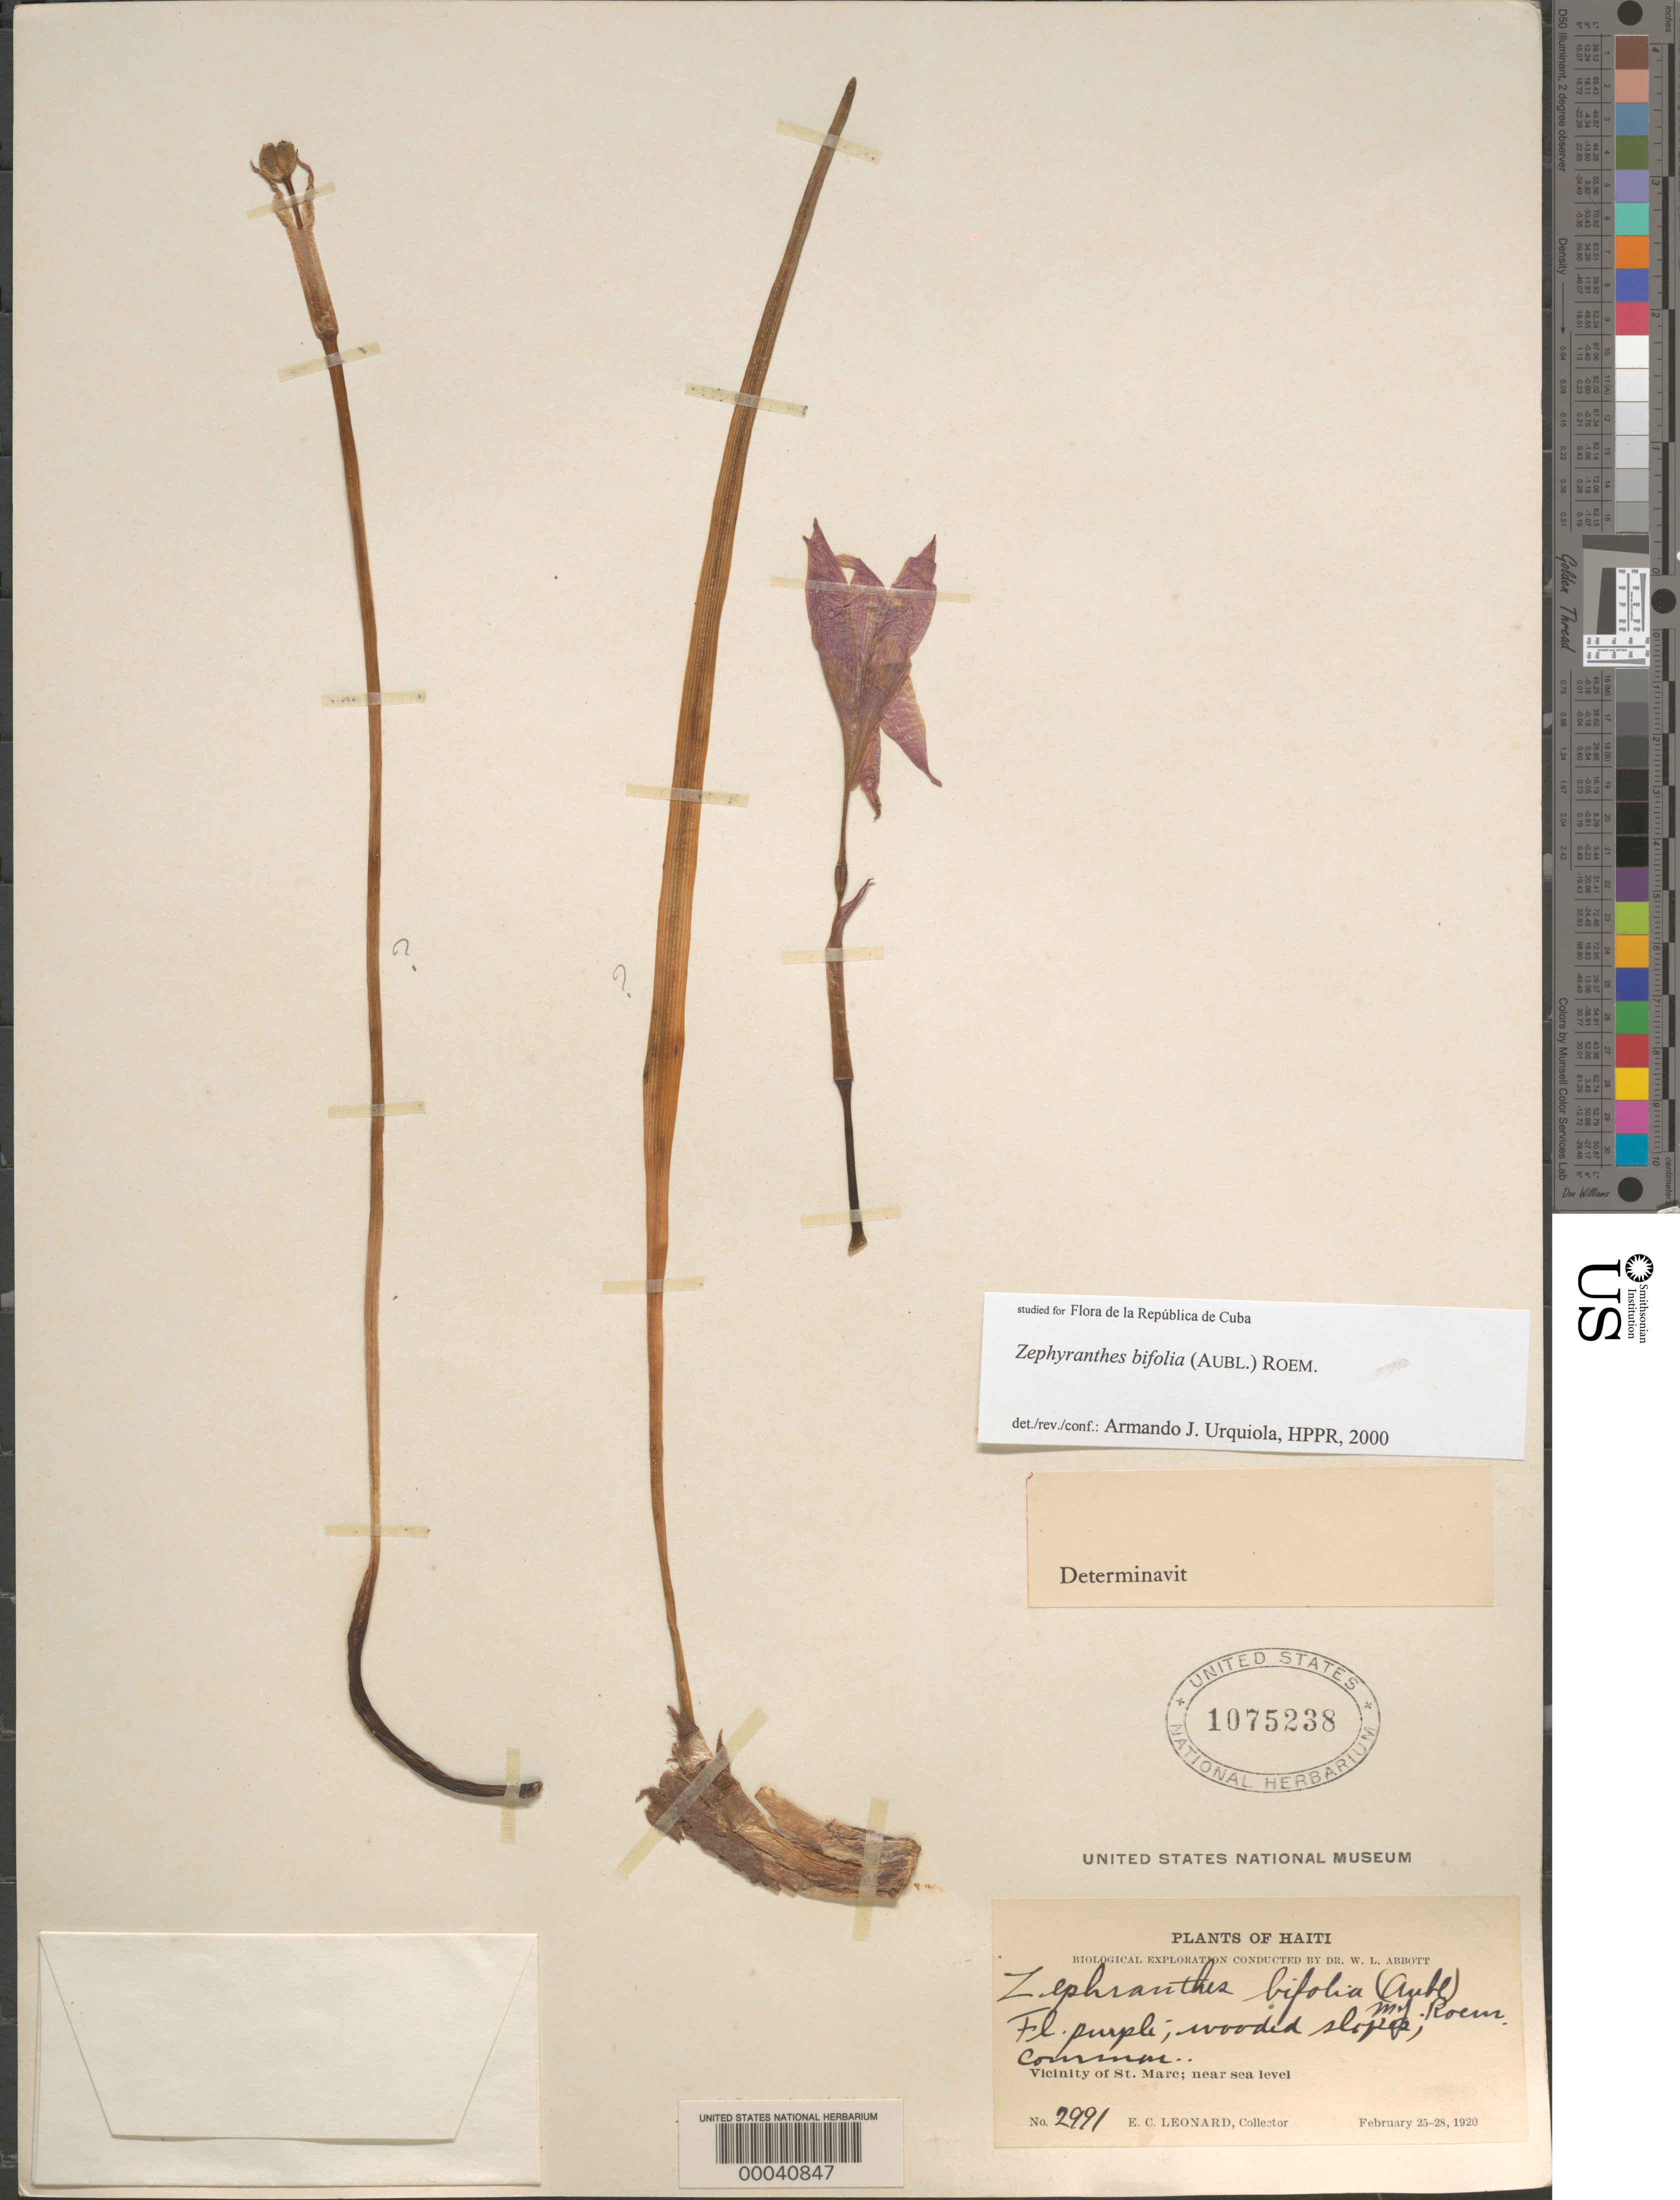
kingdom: Plantae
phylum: Tracheophyta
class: Liliopsida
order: Asparagales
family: Amaryllidaceae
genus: Zephyranthes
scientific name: Zephyranthes bifolia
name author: (Aubl.) M. Roem.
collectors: E. C. Leonard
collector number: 2991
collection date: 1920-02-25/1920-02-28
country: Haiti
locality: Vicinity of St. Marc.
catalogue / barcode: US 1075238